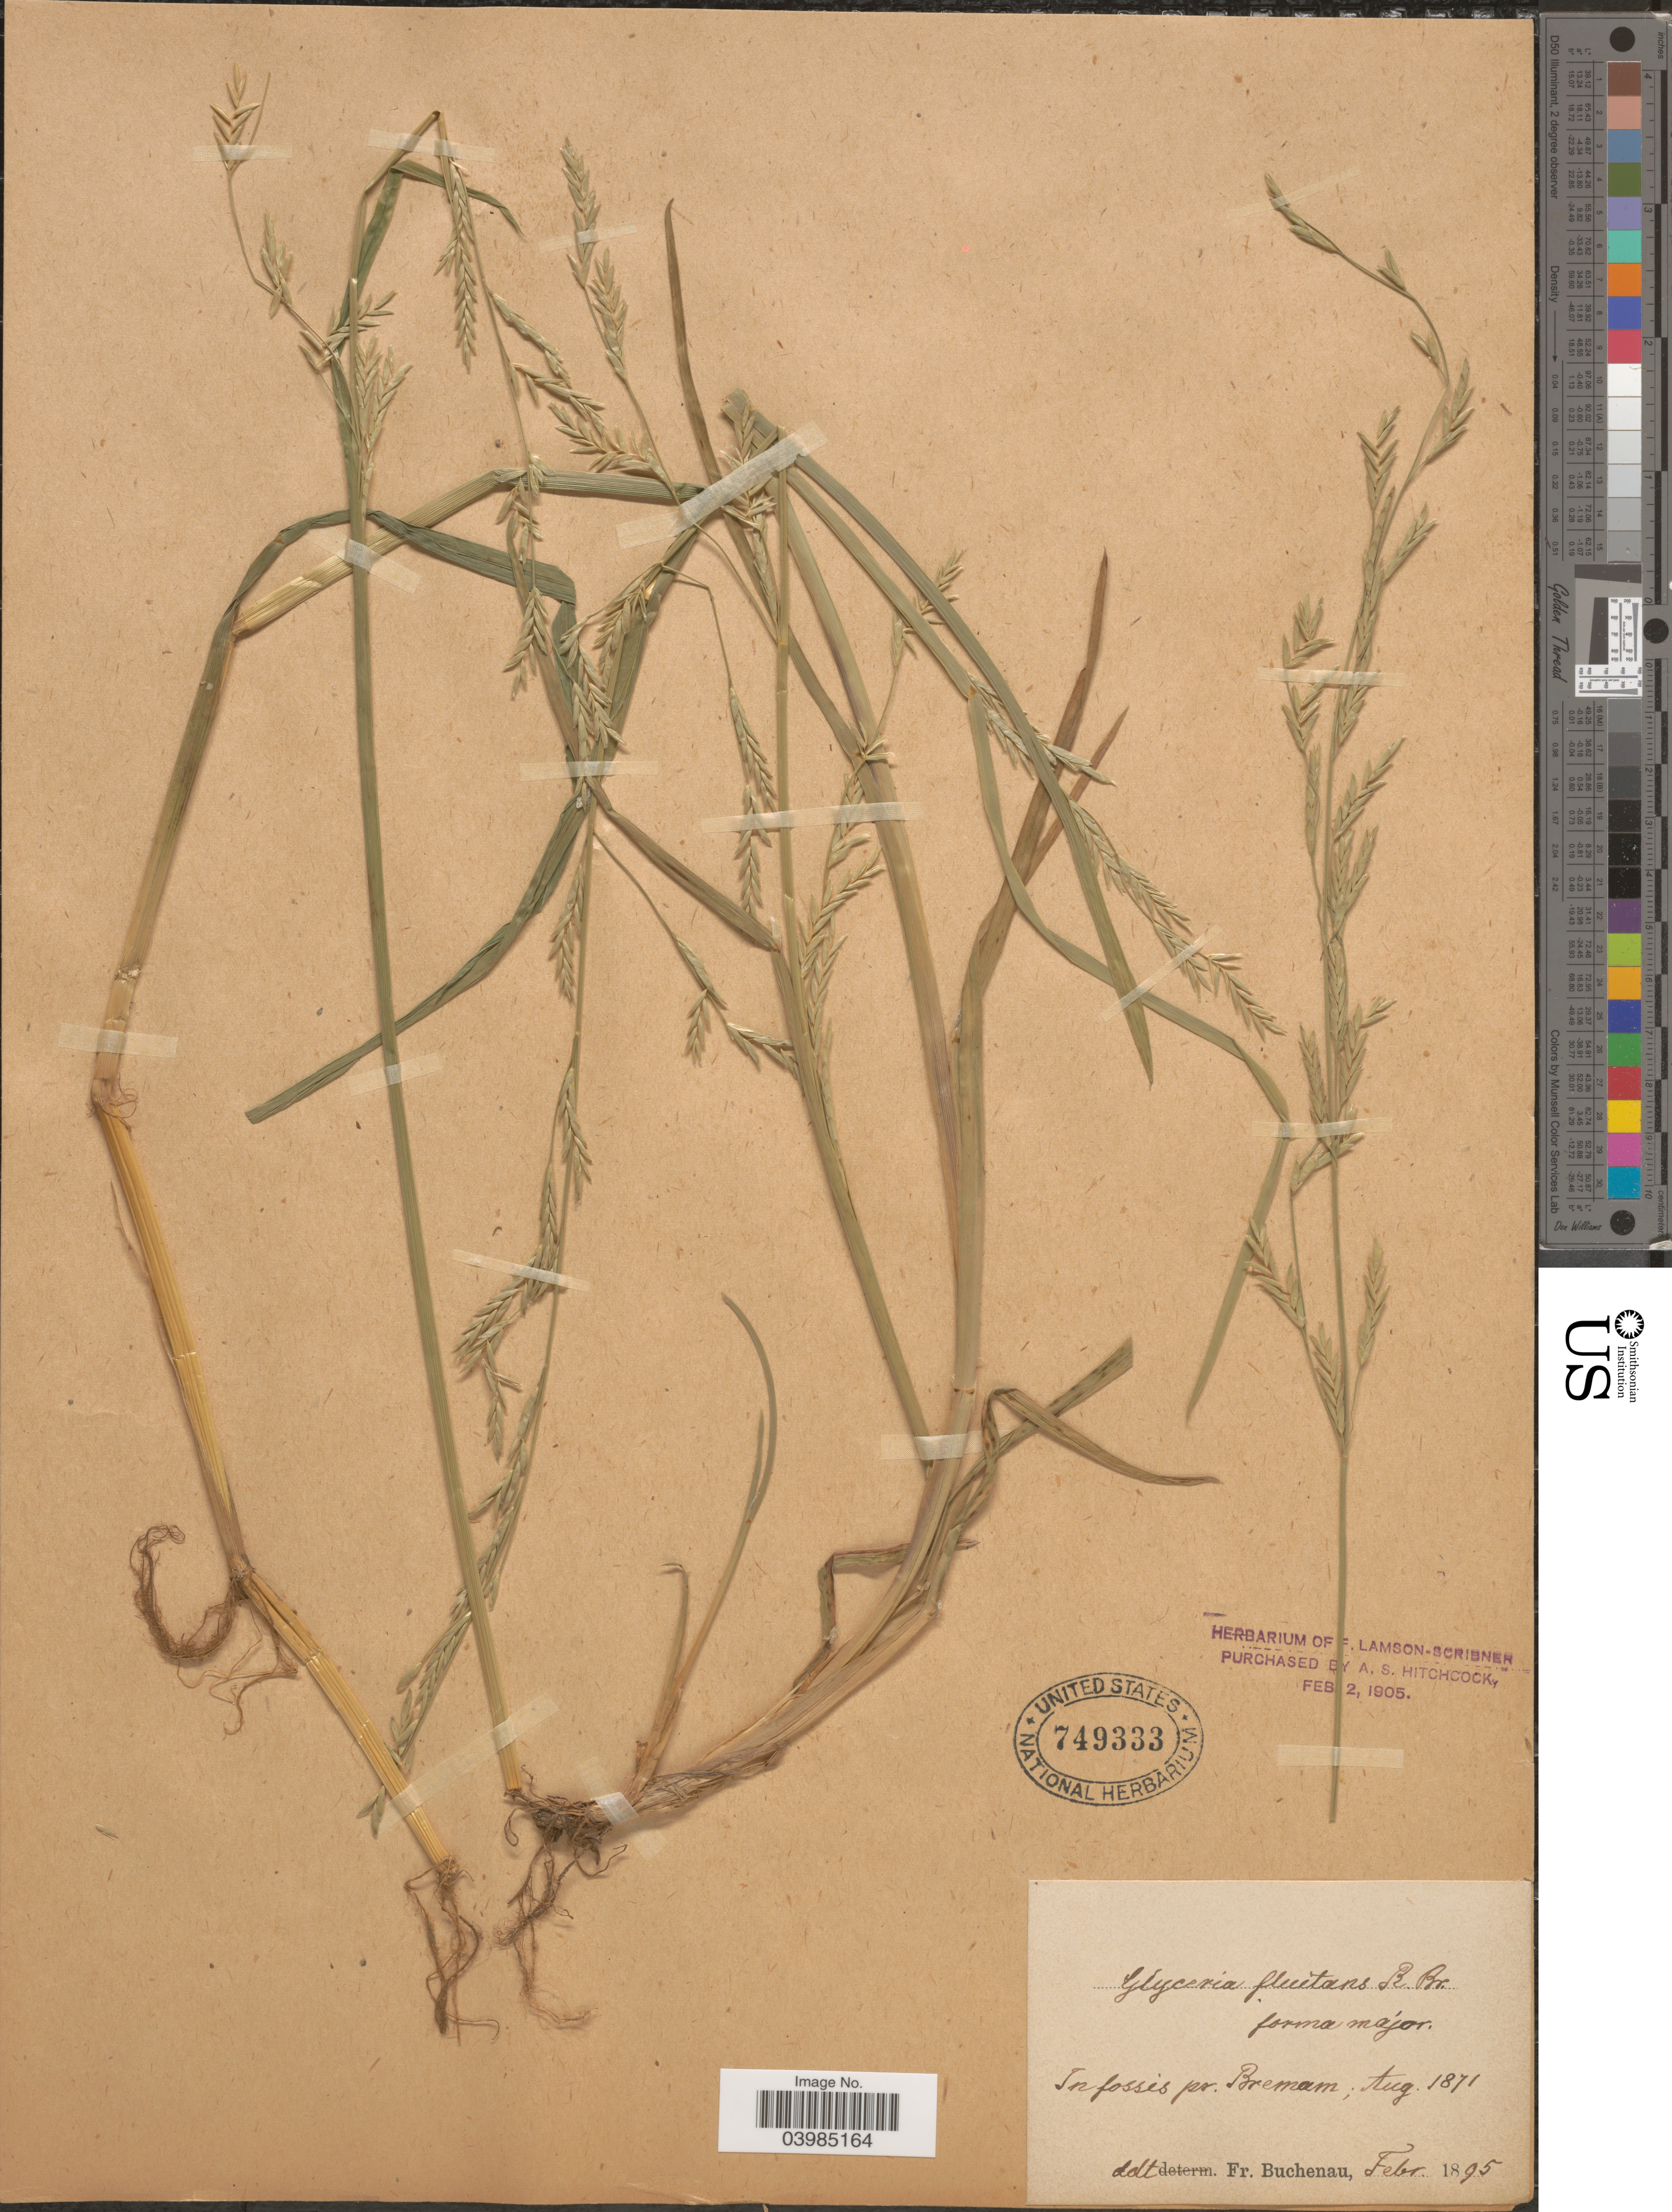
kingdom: Plantae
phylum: Tracheophyta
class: Liliopsida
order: Poales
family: Poaceae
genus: Glyceria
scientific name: Glyceria fluitans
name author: (L.) R. Br.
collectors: F. Buchenau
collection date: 1871-08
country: Germany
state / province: Bremen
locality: In fossis pr. Bremam.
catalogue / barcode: US 749333